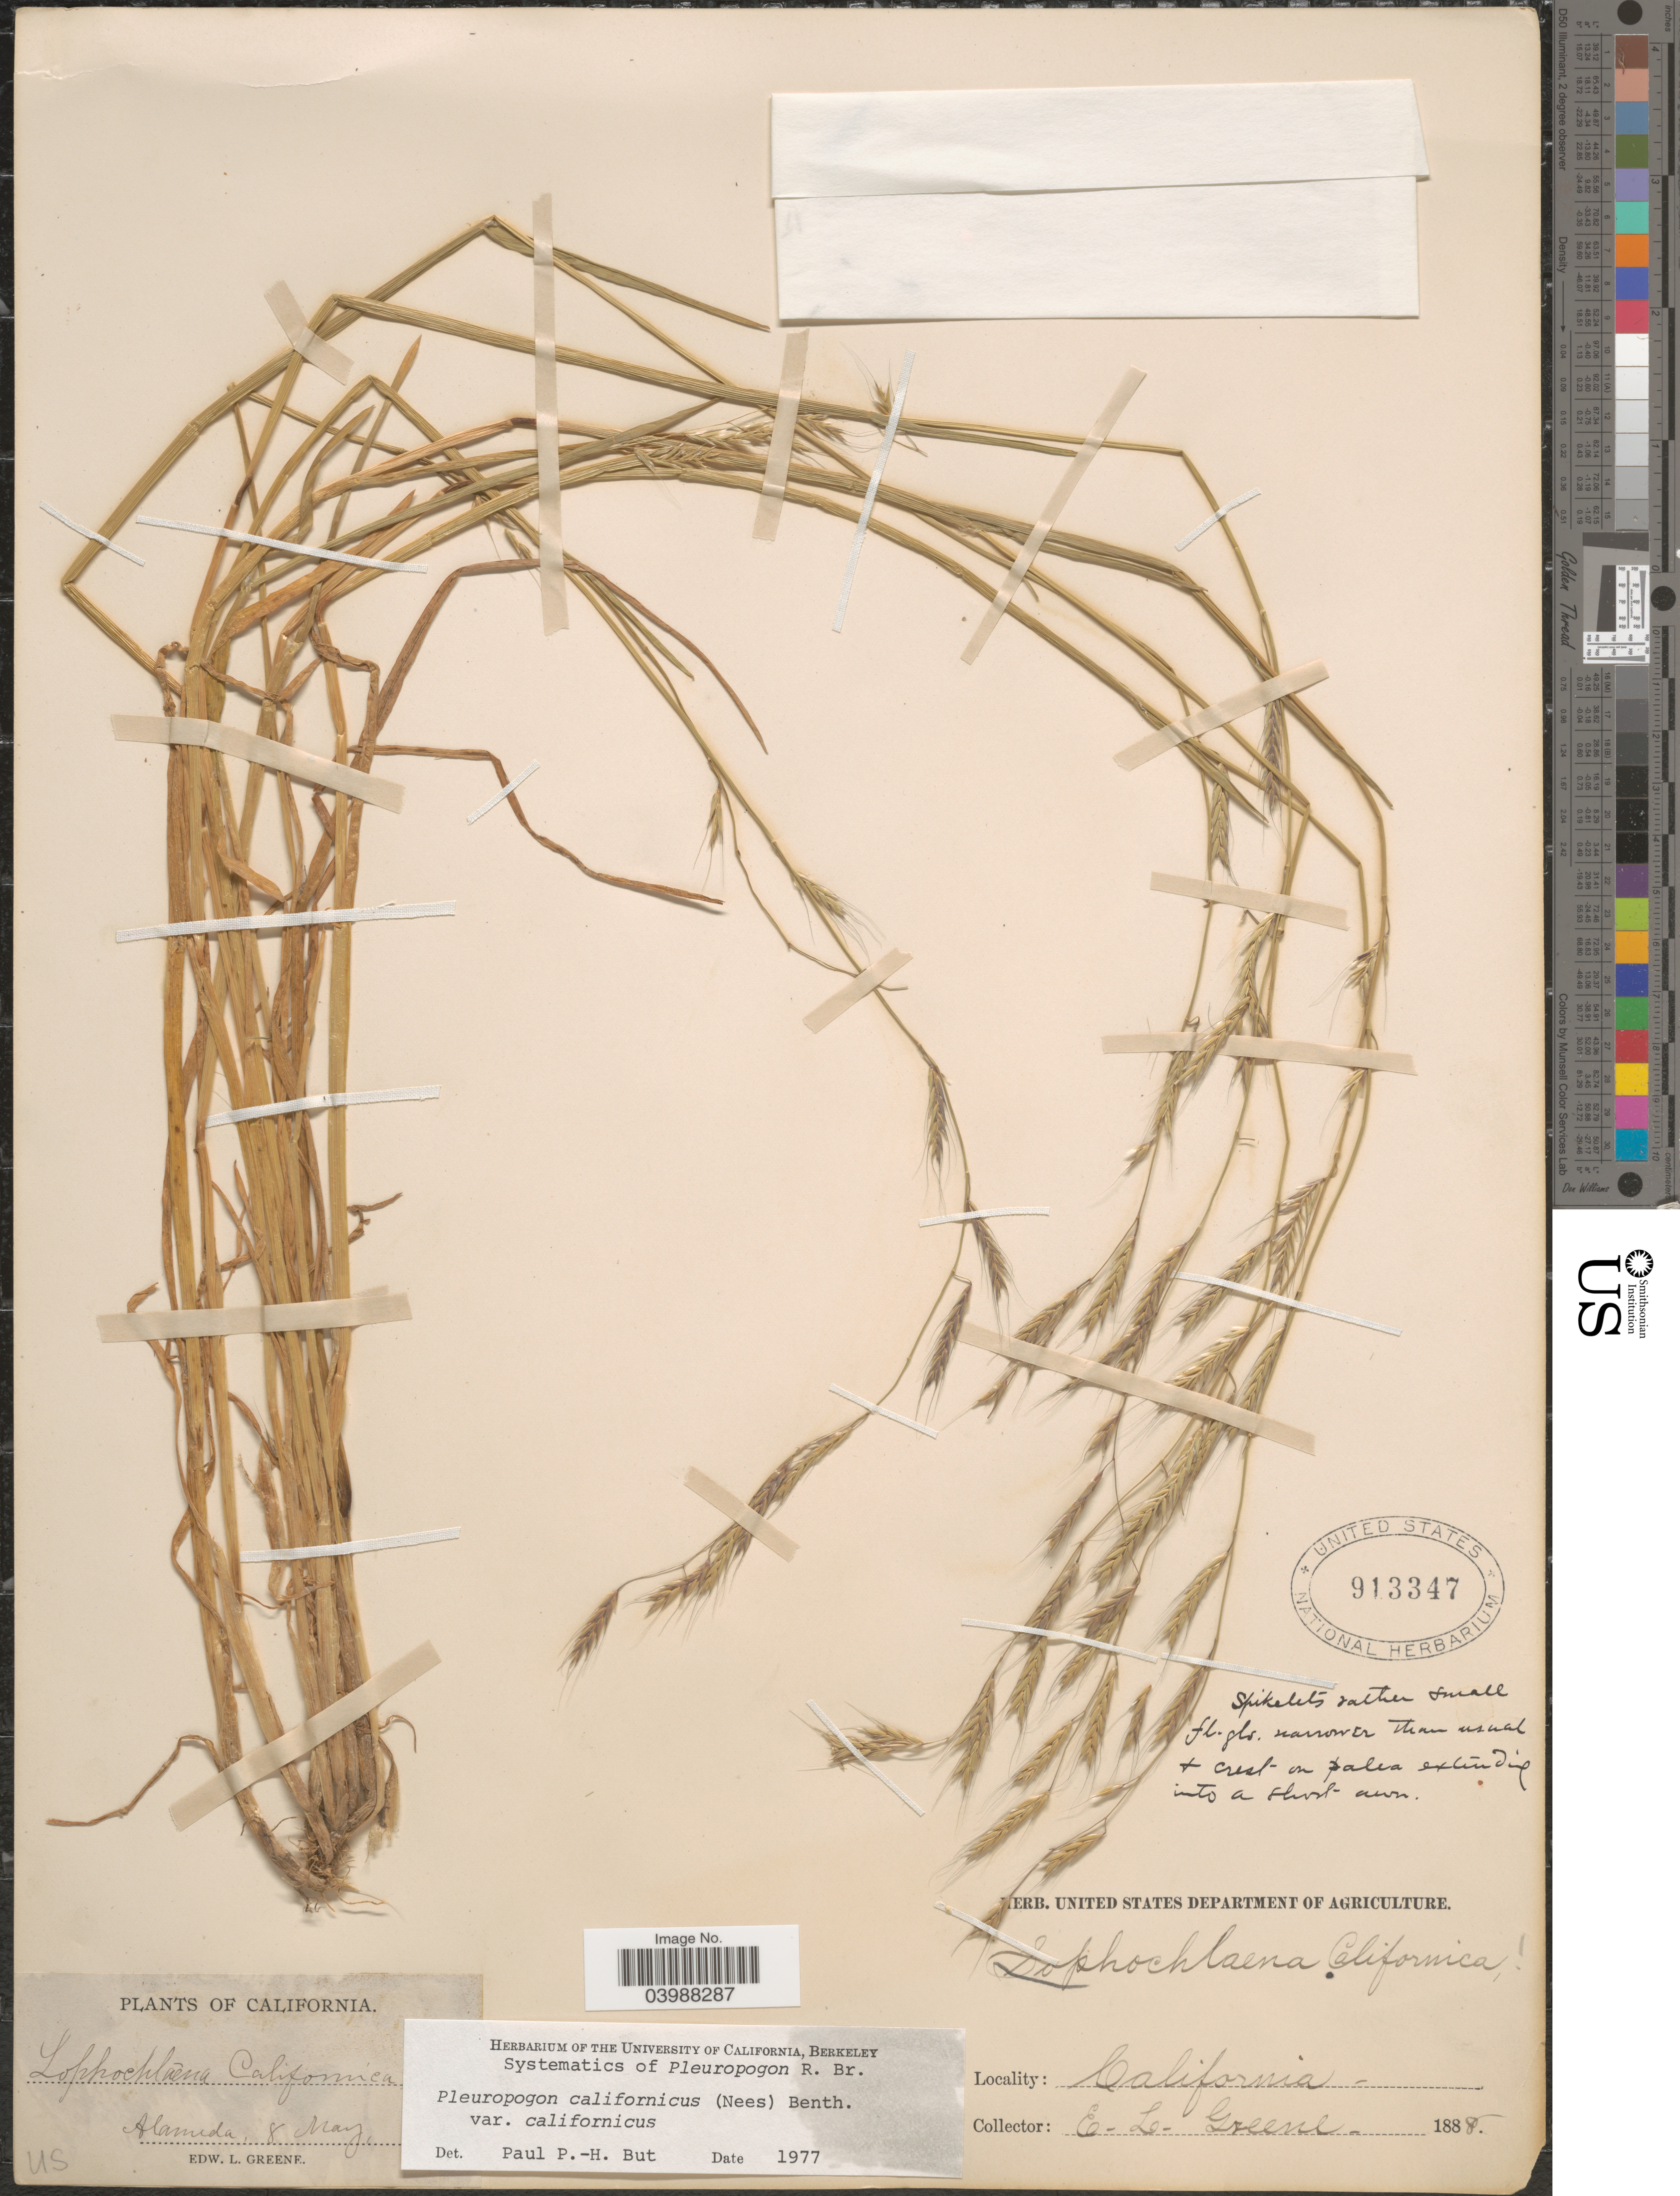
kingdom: Plantae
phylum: Tracheophyta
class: Liliopsida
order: Poales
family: Poaceae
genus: Pleuropogon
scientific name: Pleuropogon californicus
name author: (Nees) Benth. ex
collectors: E. L. Greene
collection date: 1888-05-08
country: United States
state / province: California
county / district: Alameda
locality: Alameda.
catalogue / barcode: US 913347